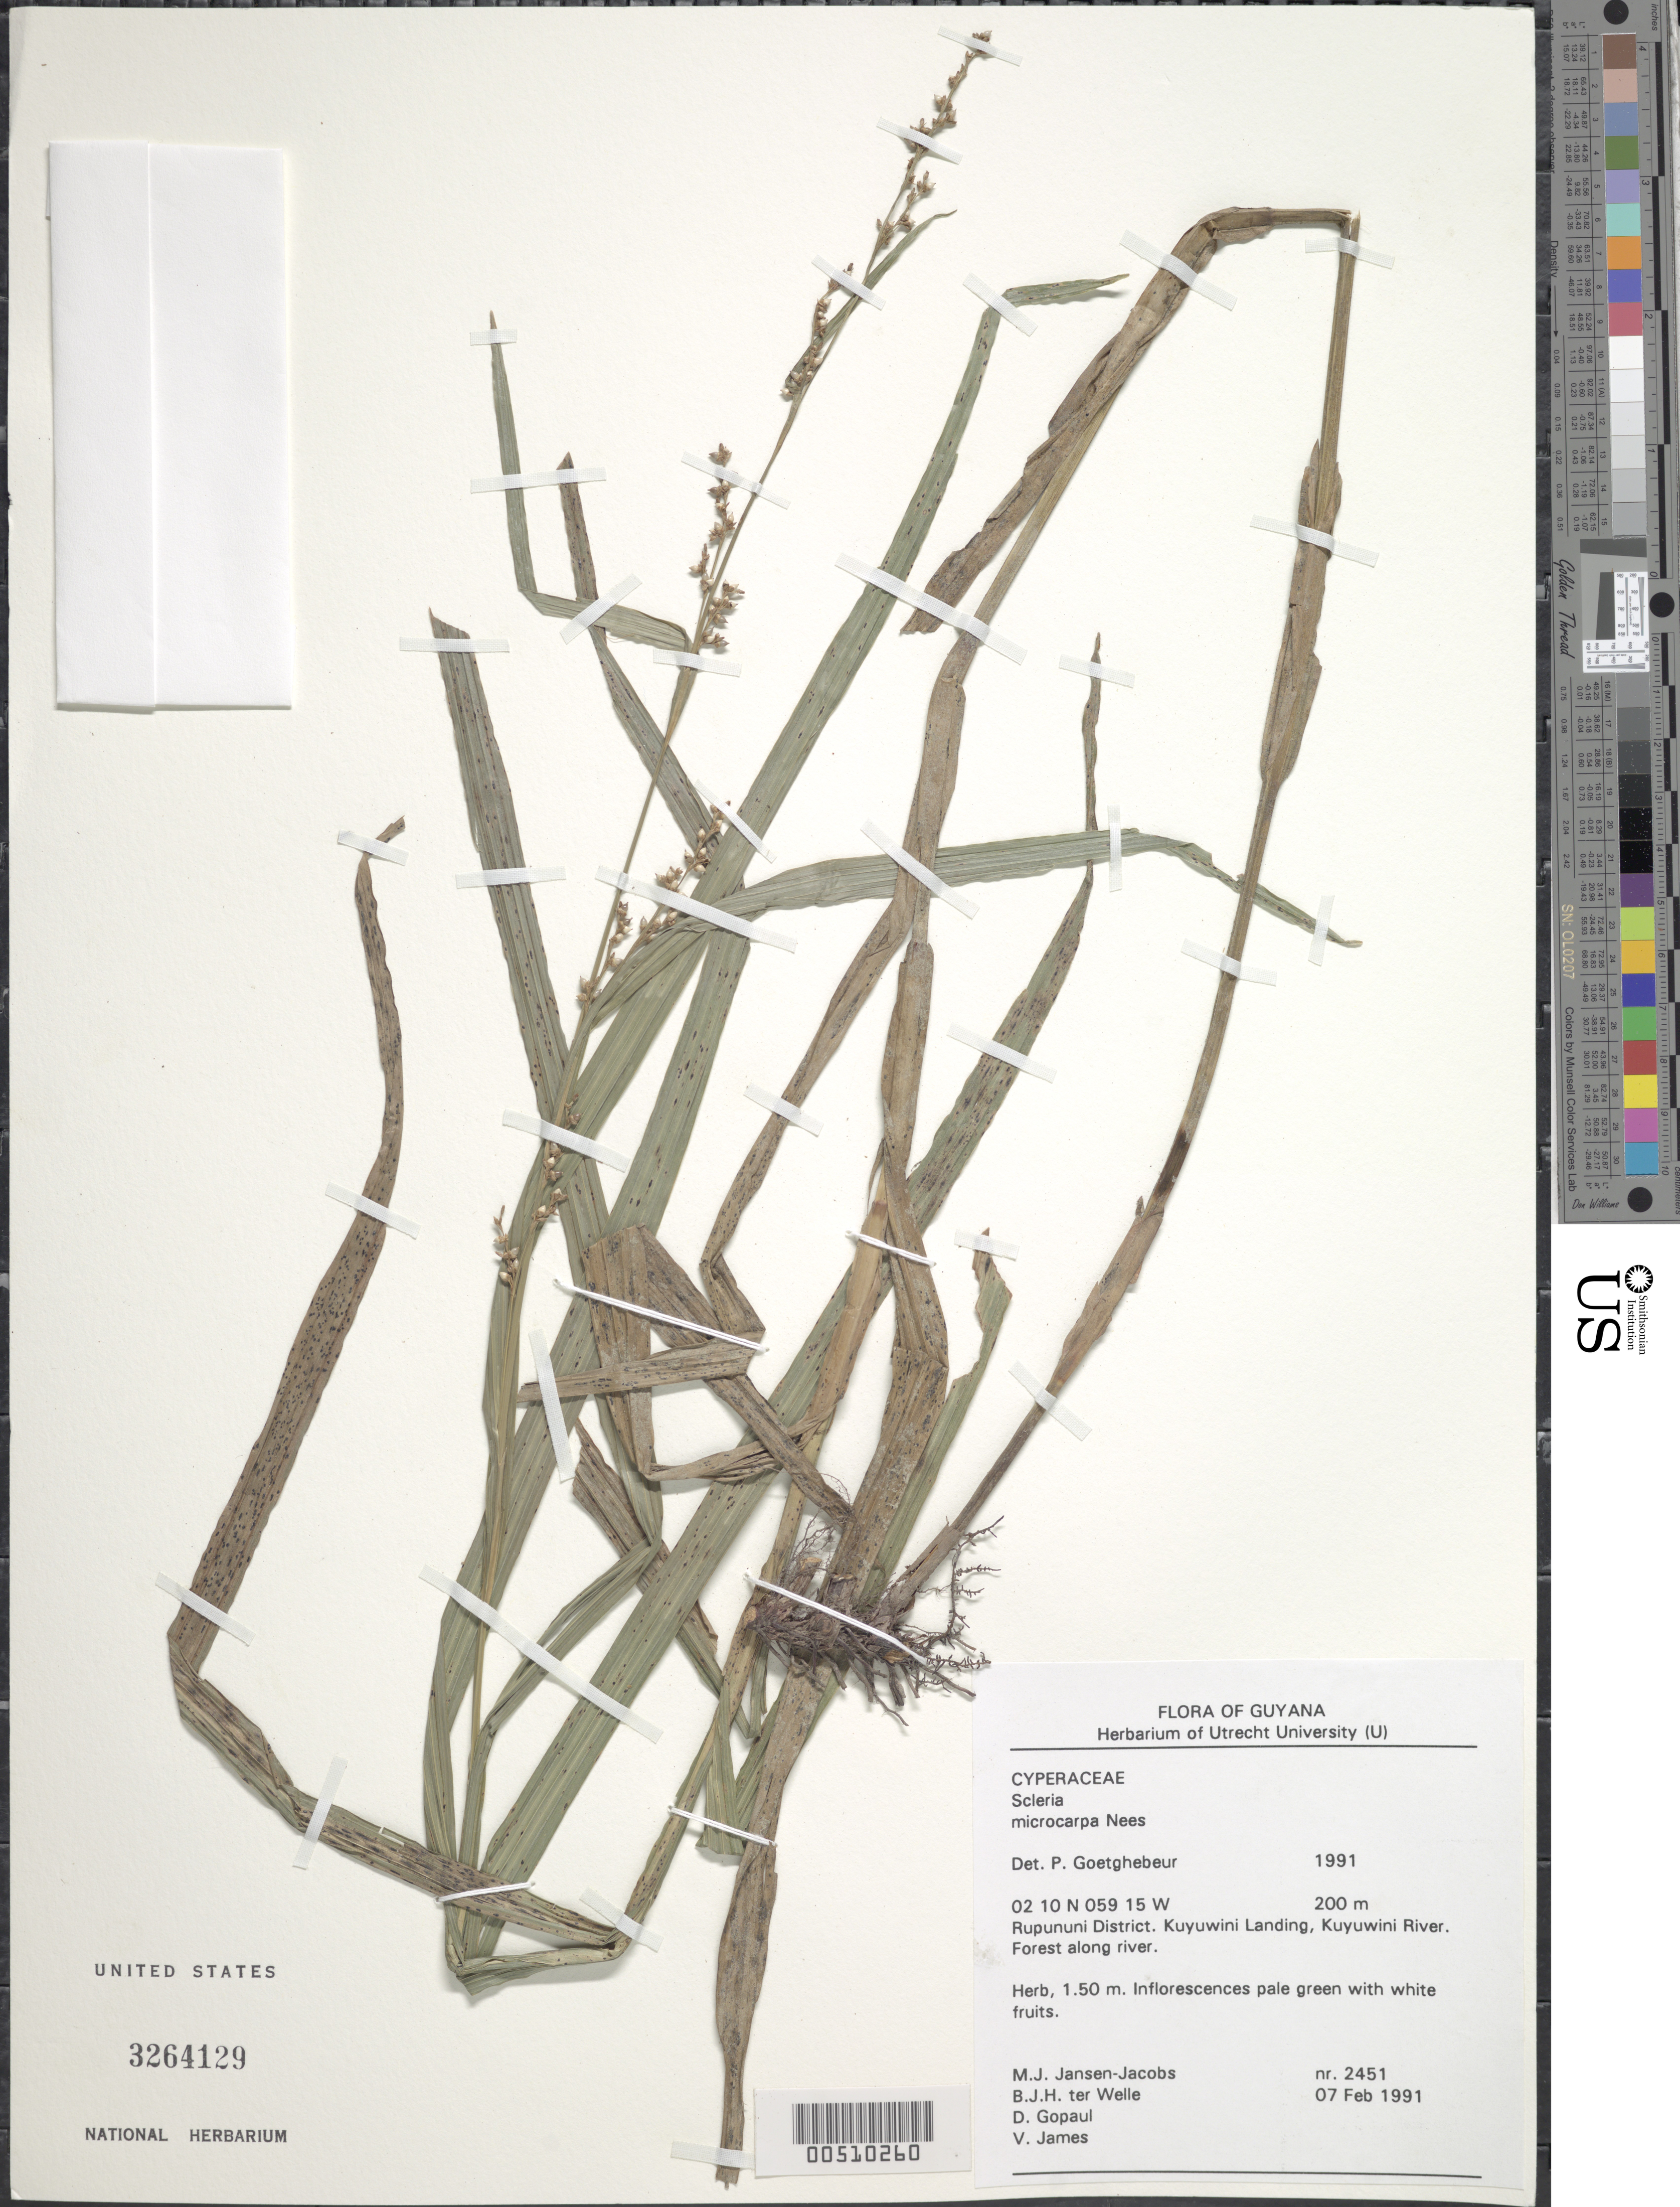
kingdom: Plantae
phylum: Tracheophyta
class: Liliopsida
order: Poales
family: Cyperaceae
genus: Scleria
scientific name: Scleria microcarpa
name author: Nees ex Kunth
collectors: M. J. Jansen-Jacobs, B. Welle, D. Gopaul & V. James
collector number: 2451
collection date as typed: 07 Feb 1991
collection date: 1991-02-07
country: Guyana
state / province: U. Takutu-U. Essequibo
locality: Kuyuwini Landing, Kuyuwini River. [In former Rupununi Region.]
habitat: Forest along river.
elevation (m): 200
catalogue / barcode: US 3264129